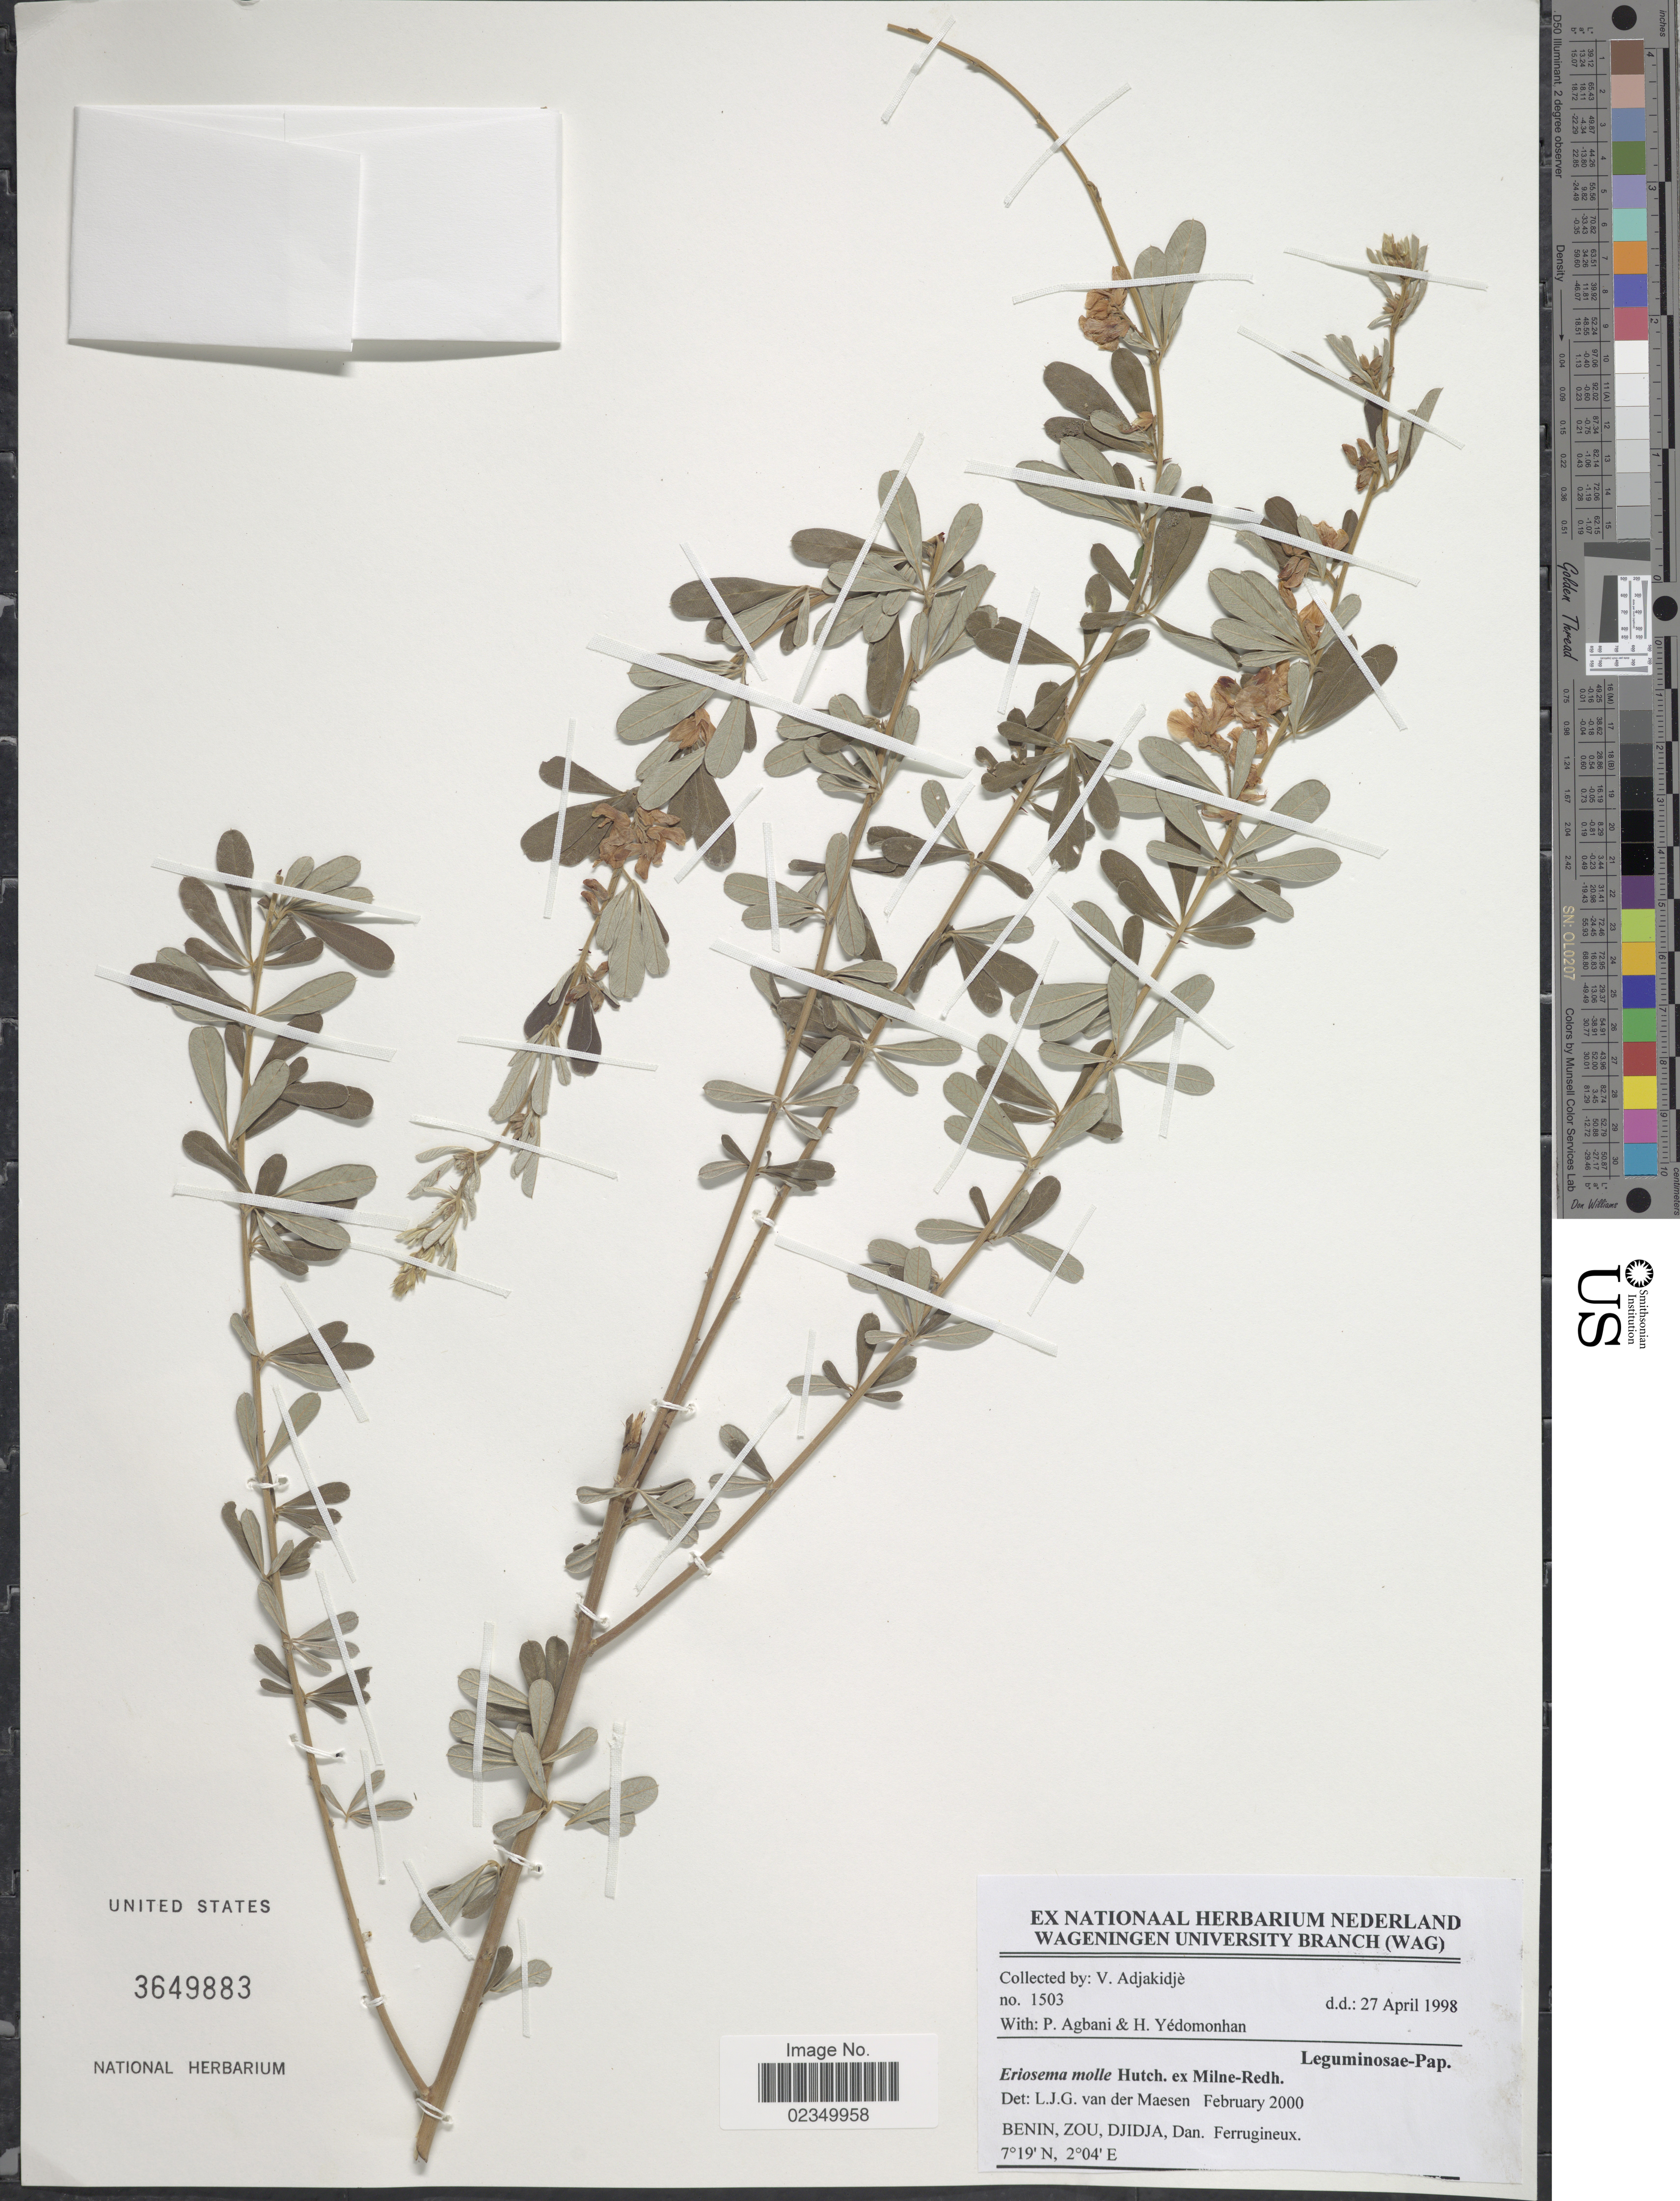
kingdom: Plantae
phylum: Tracheophyta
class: Magnoliopsida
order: Fabales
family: Fabaceae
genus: Eriosema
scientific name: Eriosema molle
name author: Hutch. ex Milne-Redh.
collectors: V. Adjakidjè, P. Agbani & H. Yedomonhan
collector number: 1503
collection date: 1998-04-27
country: Benin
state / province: Zou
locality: Benin, Zou, Djidja, Dan, Ferrugineux.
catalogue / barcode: US 3649883